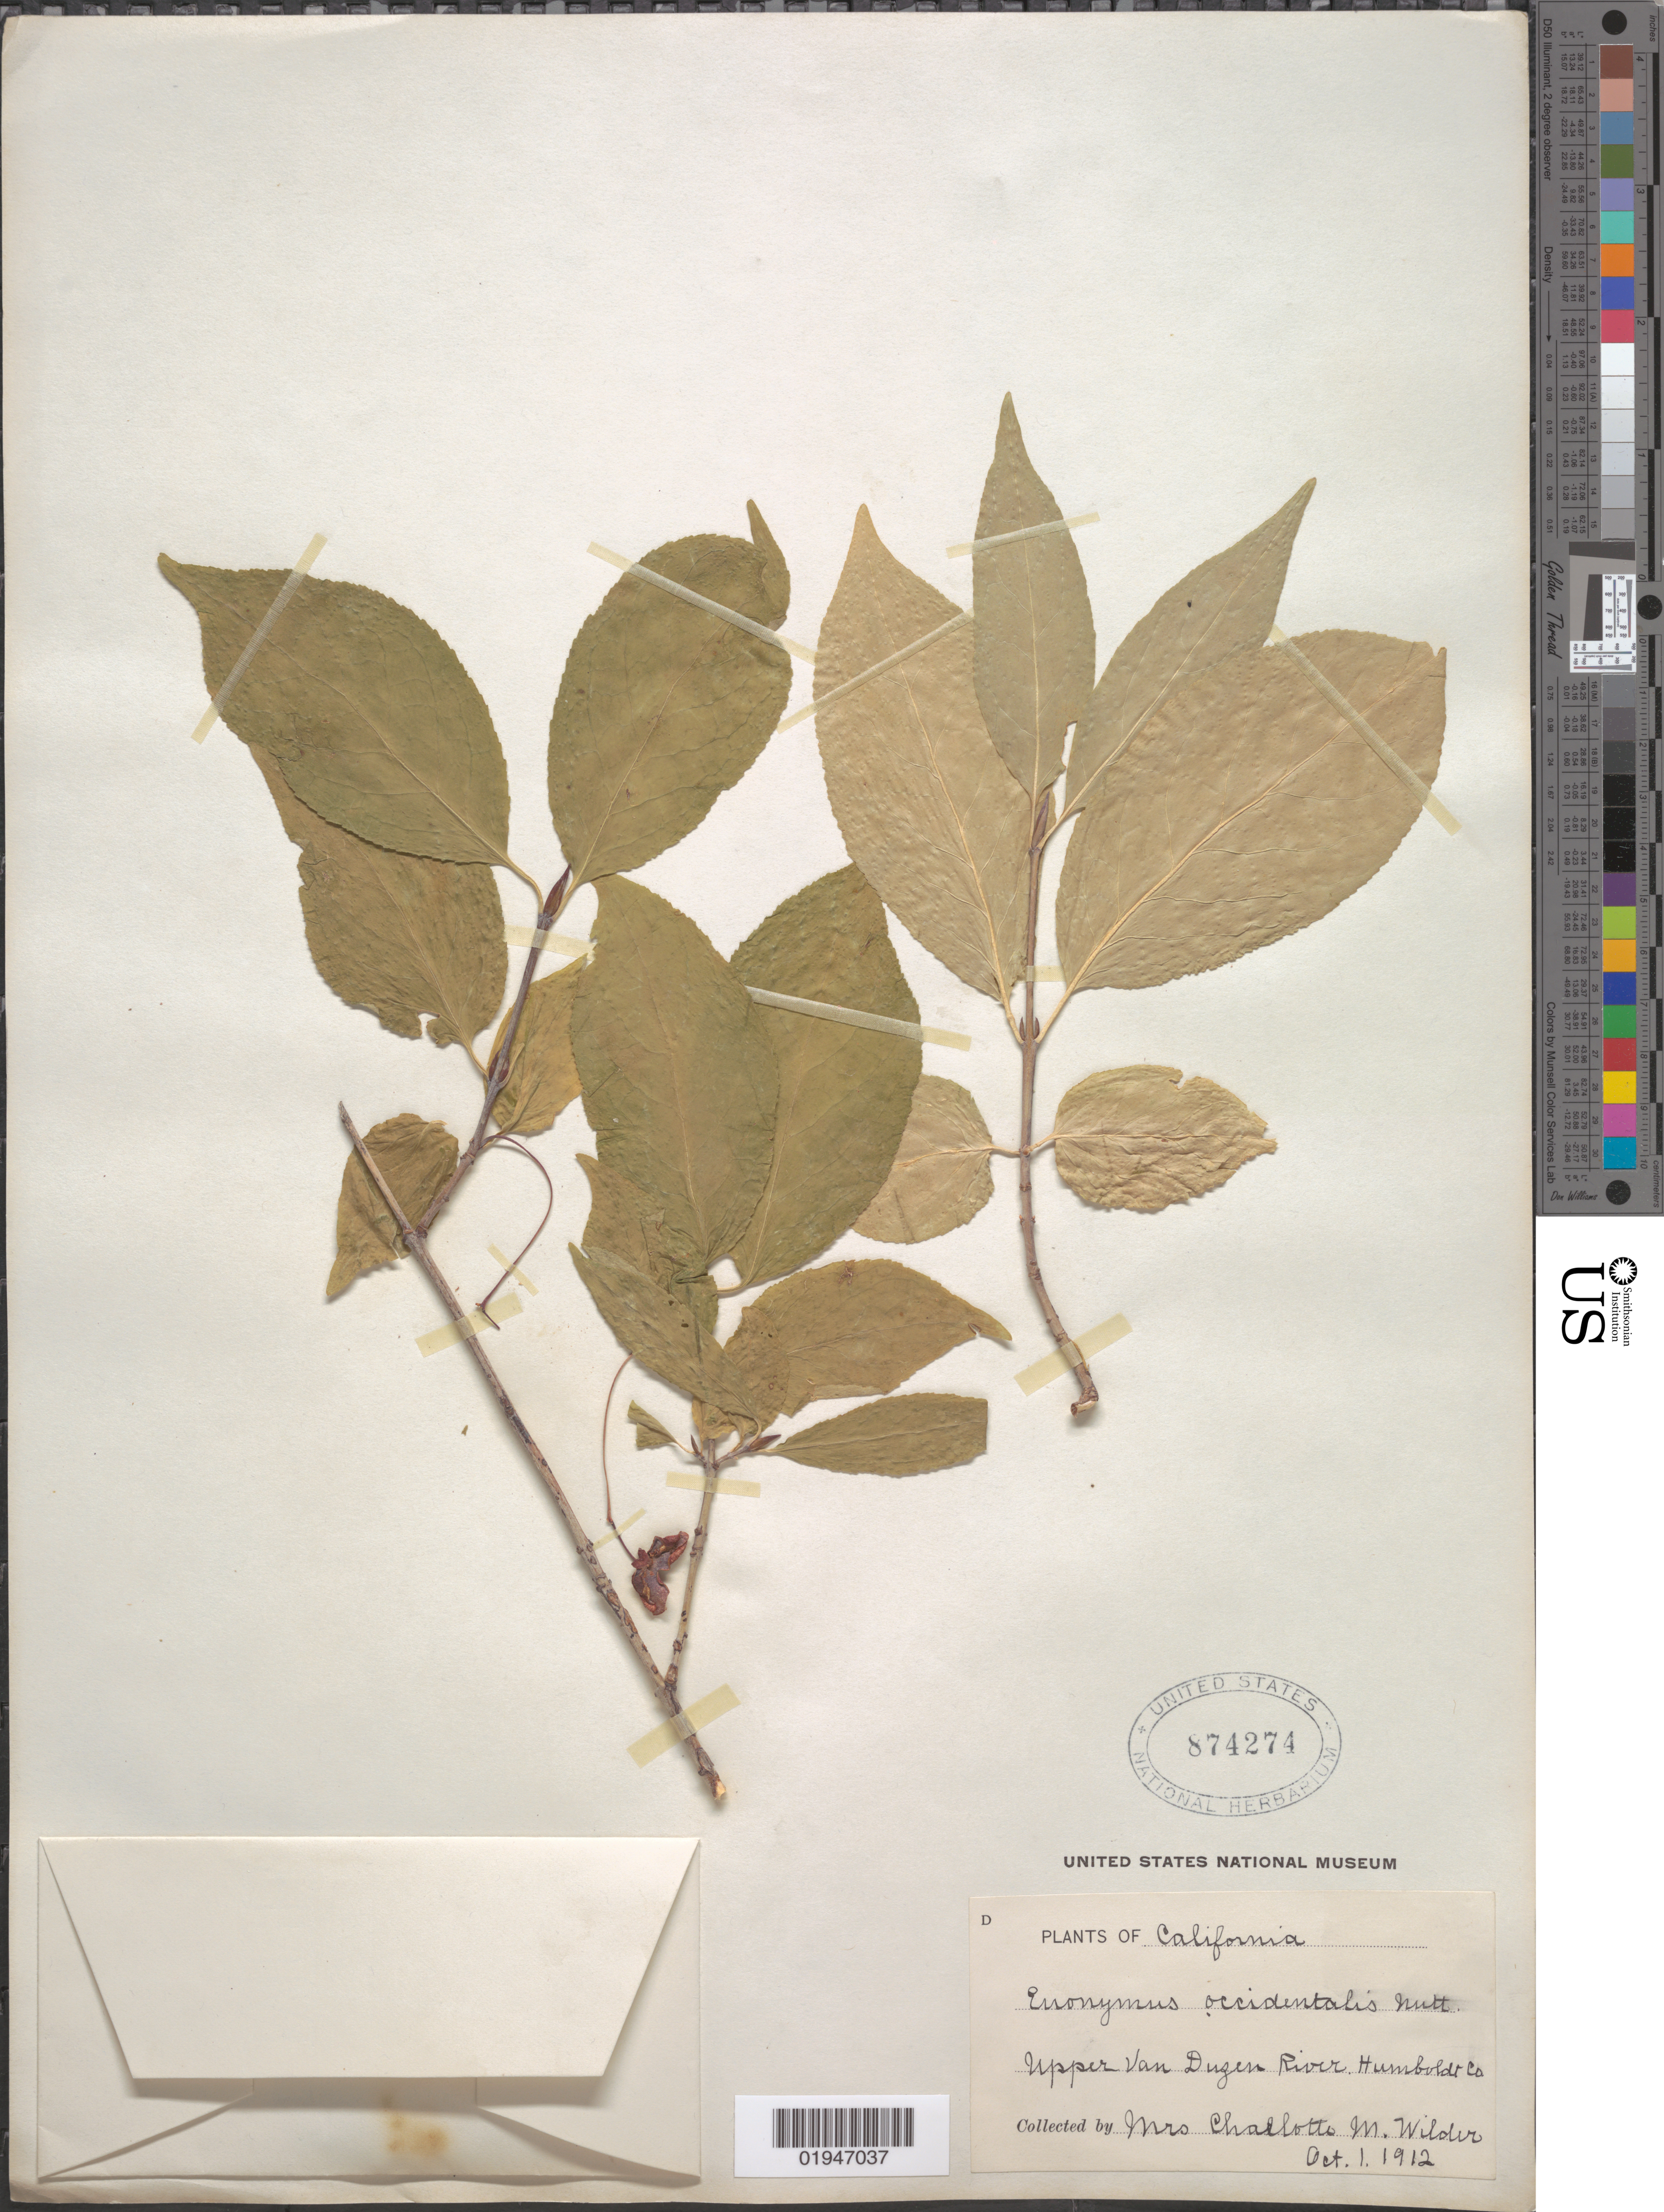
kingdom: Plantae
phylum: Tracheophyta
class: Magnoliopsida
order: Celastrales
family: Celastraceae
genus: Euonymus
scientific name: Euonymus occidentalis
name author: Nutt. ex Torr.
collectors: C. Wilder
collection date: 1912-10-01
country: United States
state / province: California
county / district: Humboldt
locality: Upper Van Duzen River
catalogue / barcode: US 874274